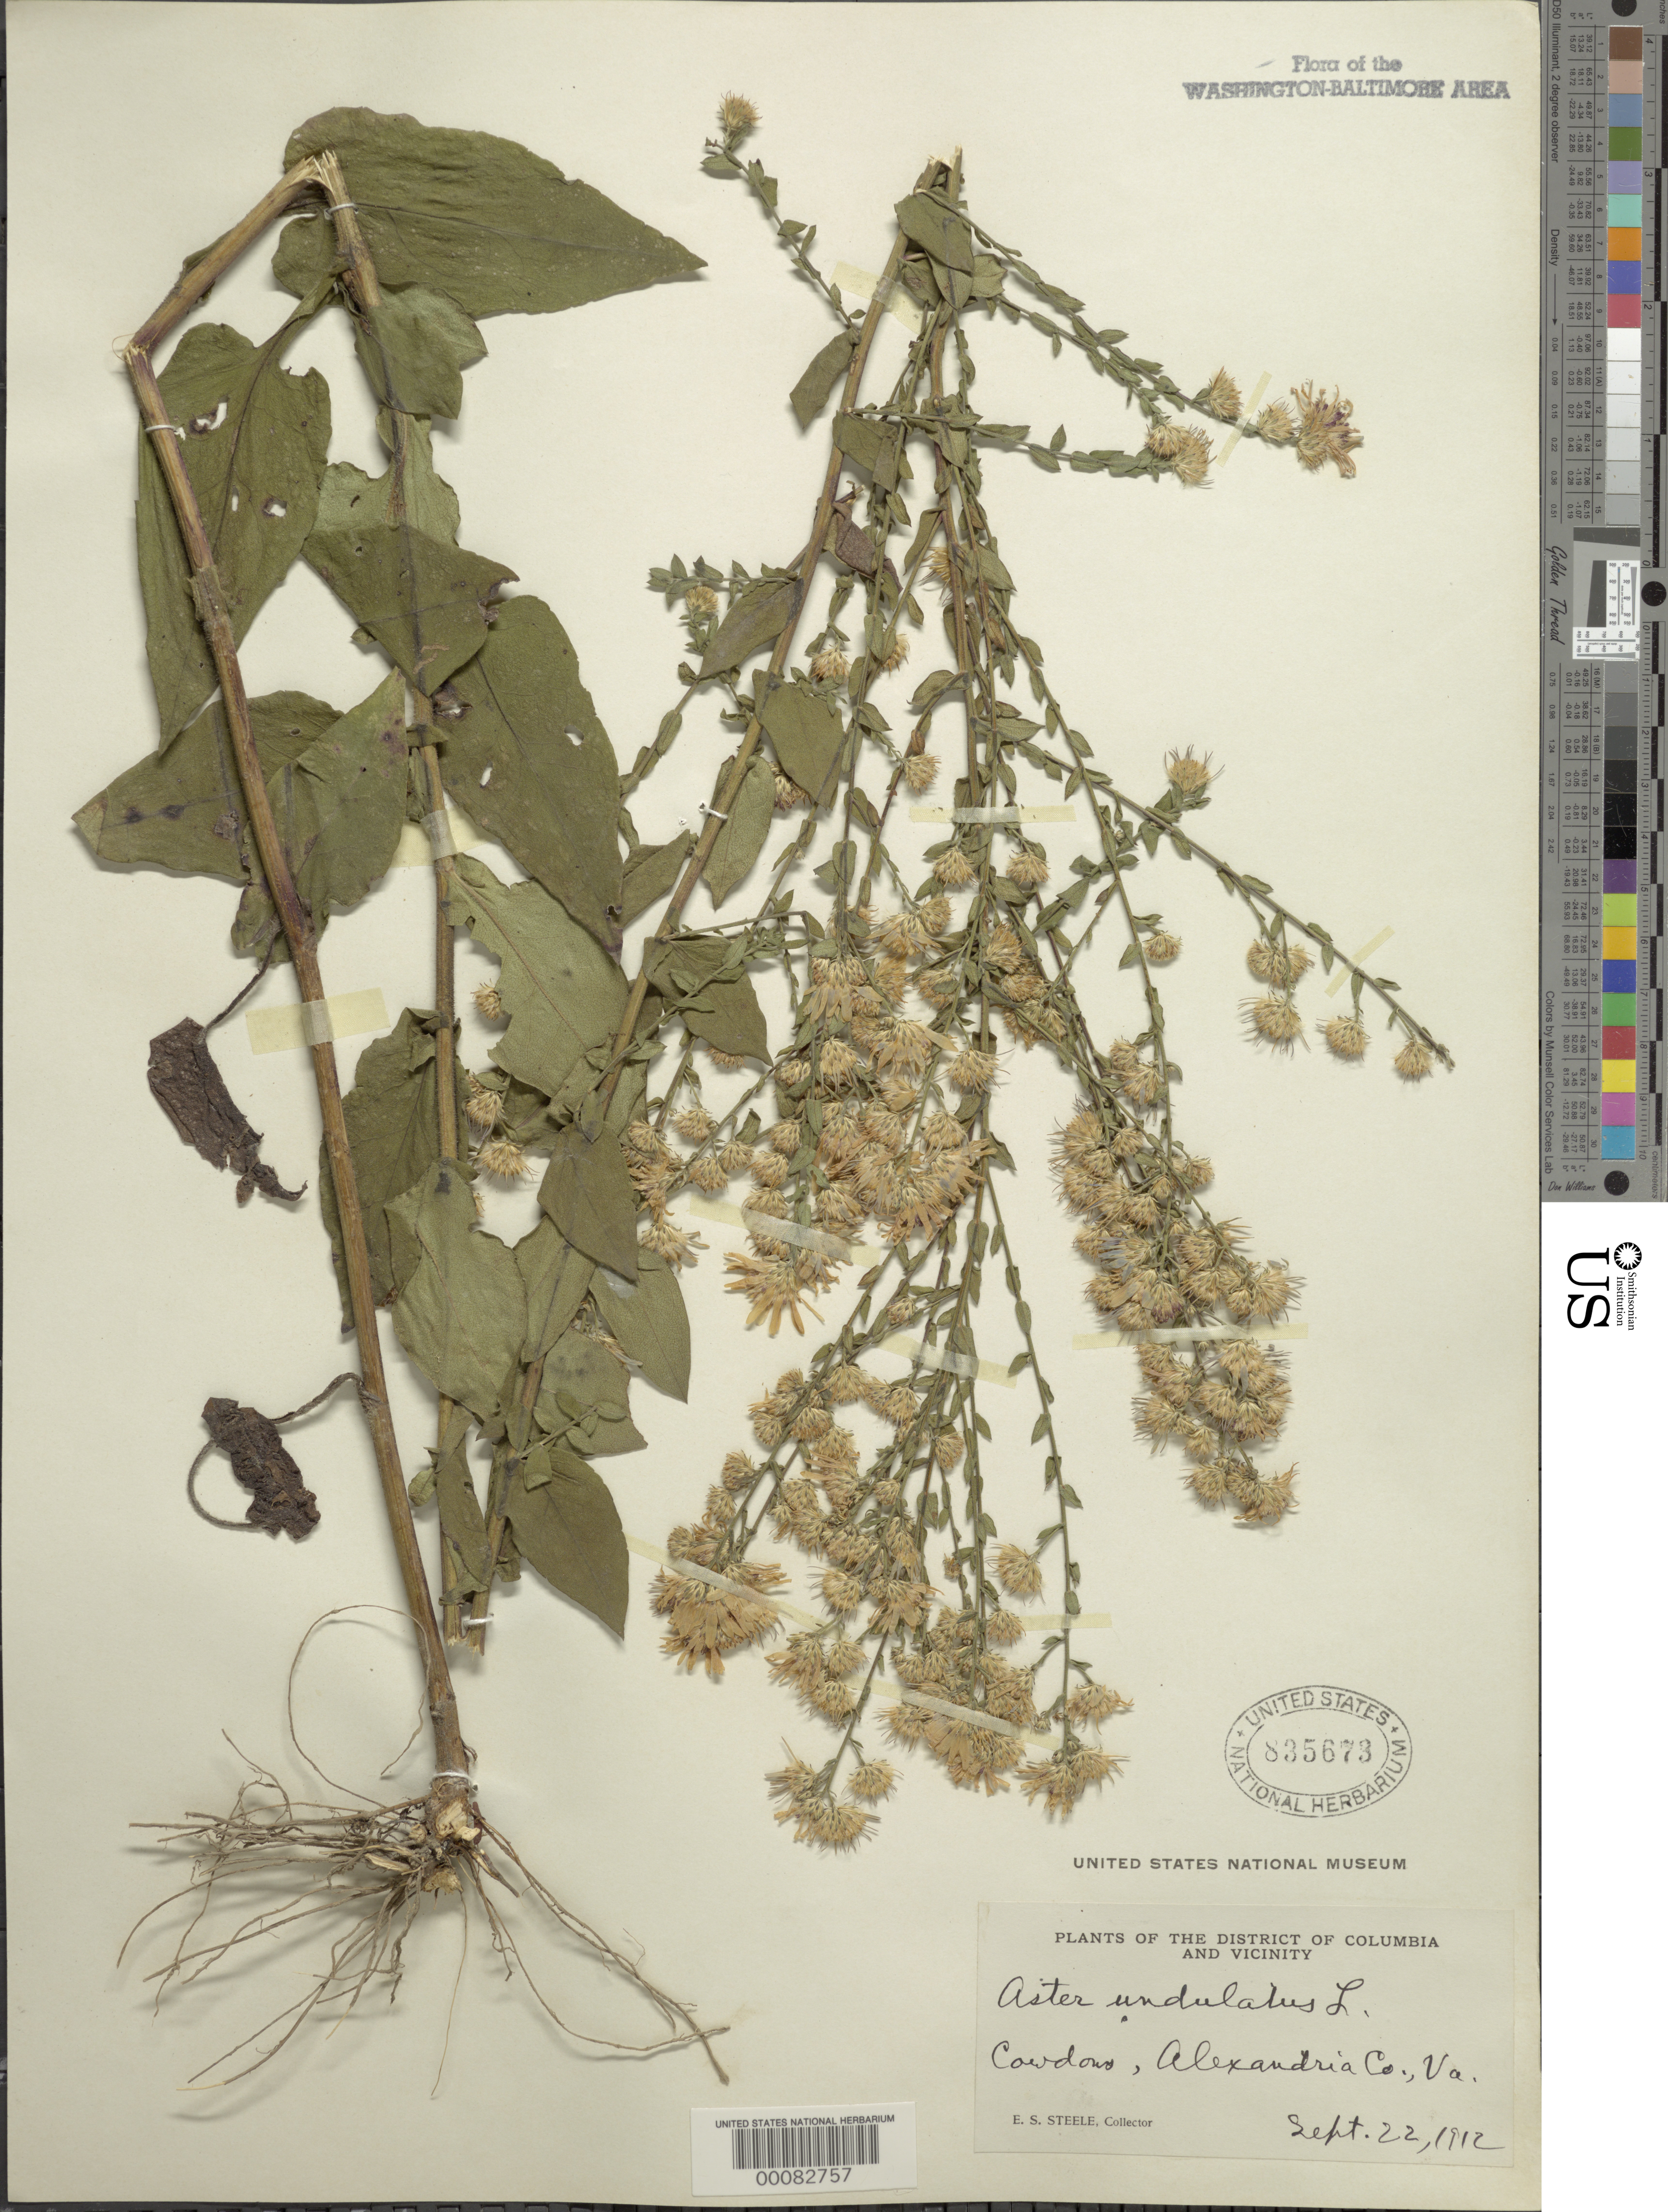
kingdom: Plantae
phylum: Tracheophyta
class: Magnoliopsida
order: Asterales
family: Asteraceae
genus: Symphyotrichum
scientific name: Symphyotrichum undulatum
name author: (L.) G.L. Nesom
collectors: E. Steele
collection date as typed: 22 Sep 1912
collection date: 1912-09-22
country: United States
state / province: Virginia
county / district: Arlington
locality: Cowdons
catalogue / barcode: US 835673